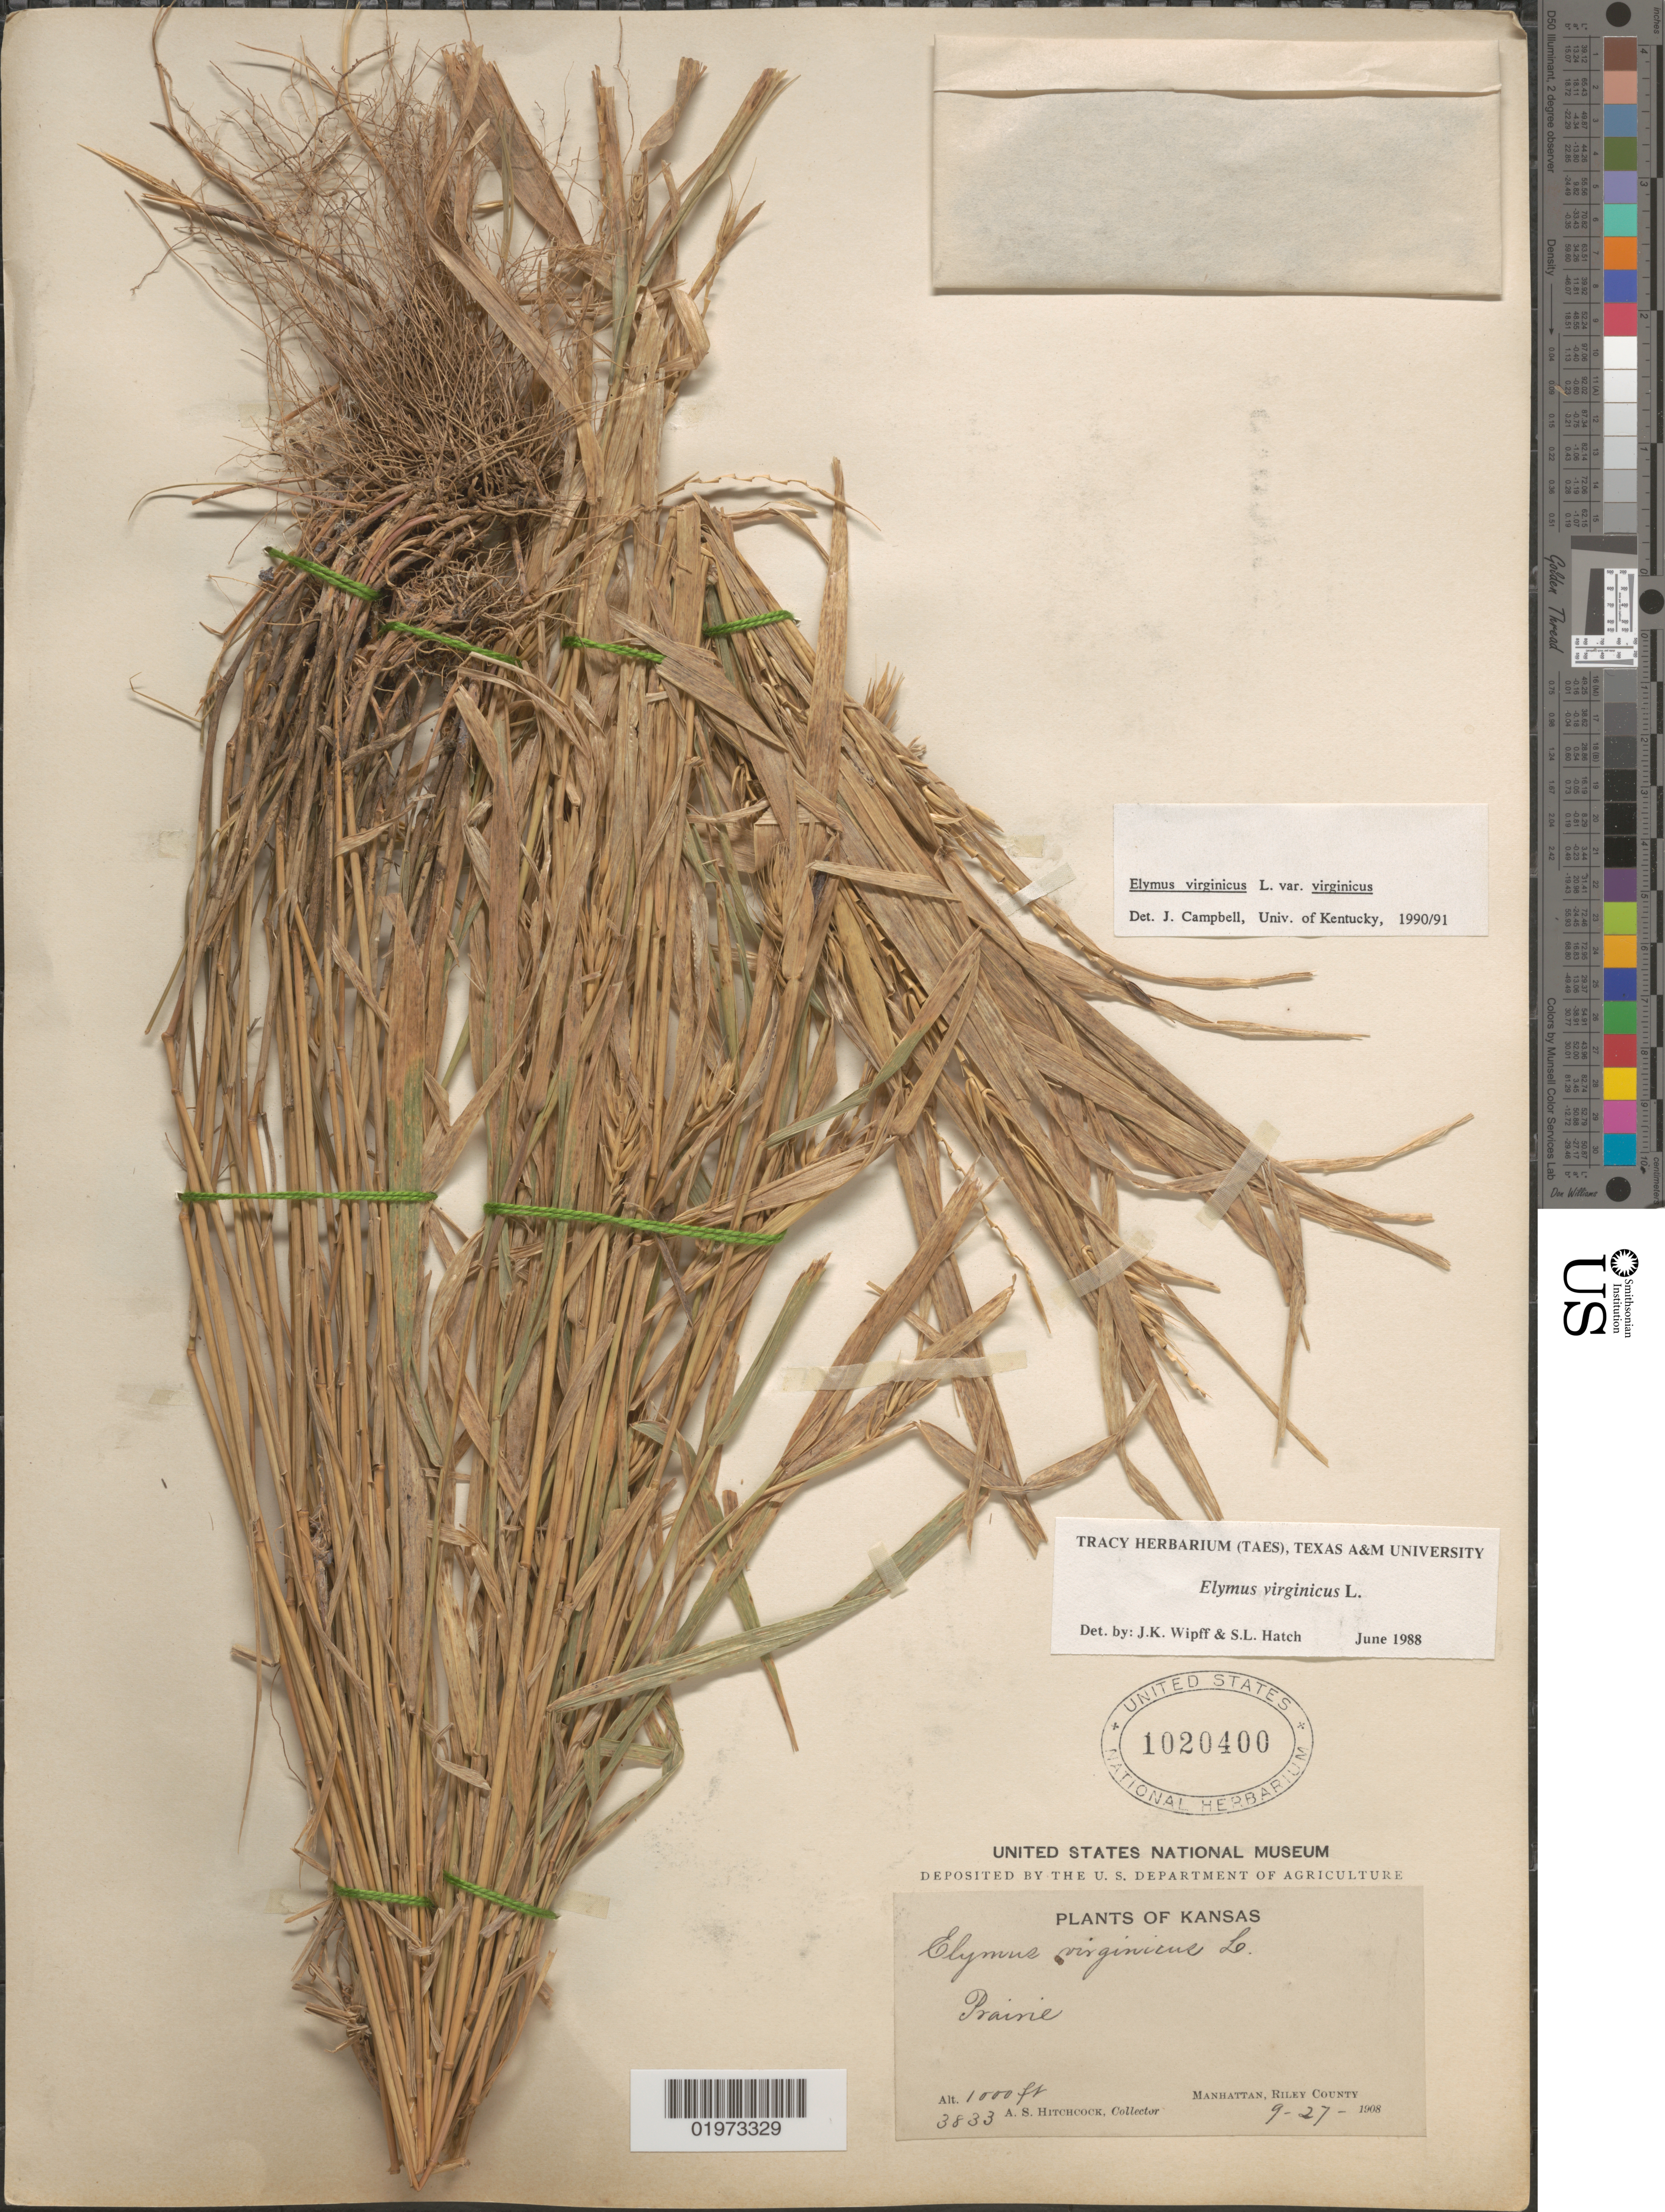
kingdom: Plantae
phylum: Tracheophyta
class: Liliopsida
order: Poales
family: Poaceae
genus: Elymus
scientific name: Elymus virginicus var. virginicus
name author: L.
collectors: A. S. Hitchcock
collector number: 3833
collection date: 1908-09-27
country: United States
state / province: Kansas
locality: Prairie. Manhattan, Riley County.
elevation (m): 305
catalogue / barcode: US 1020400